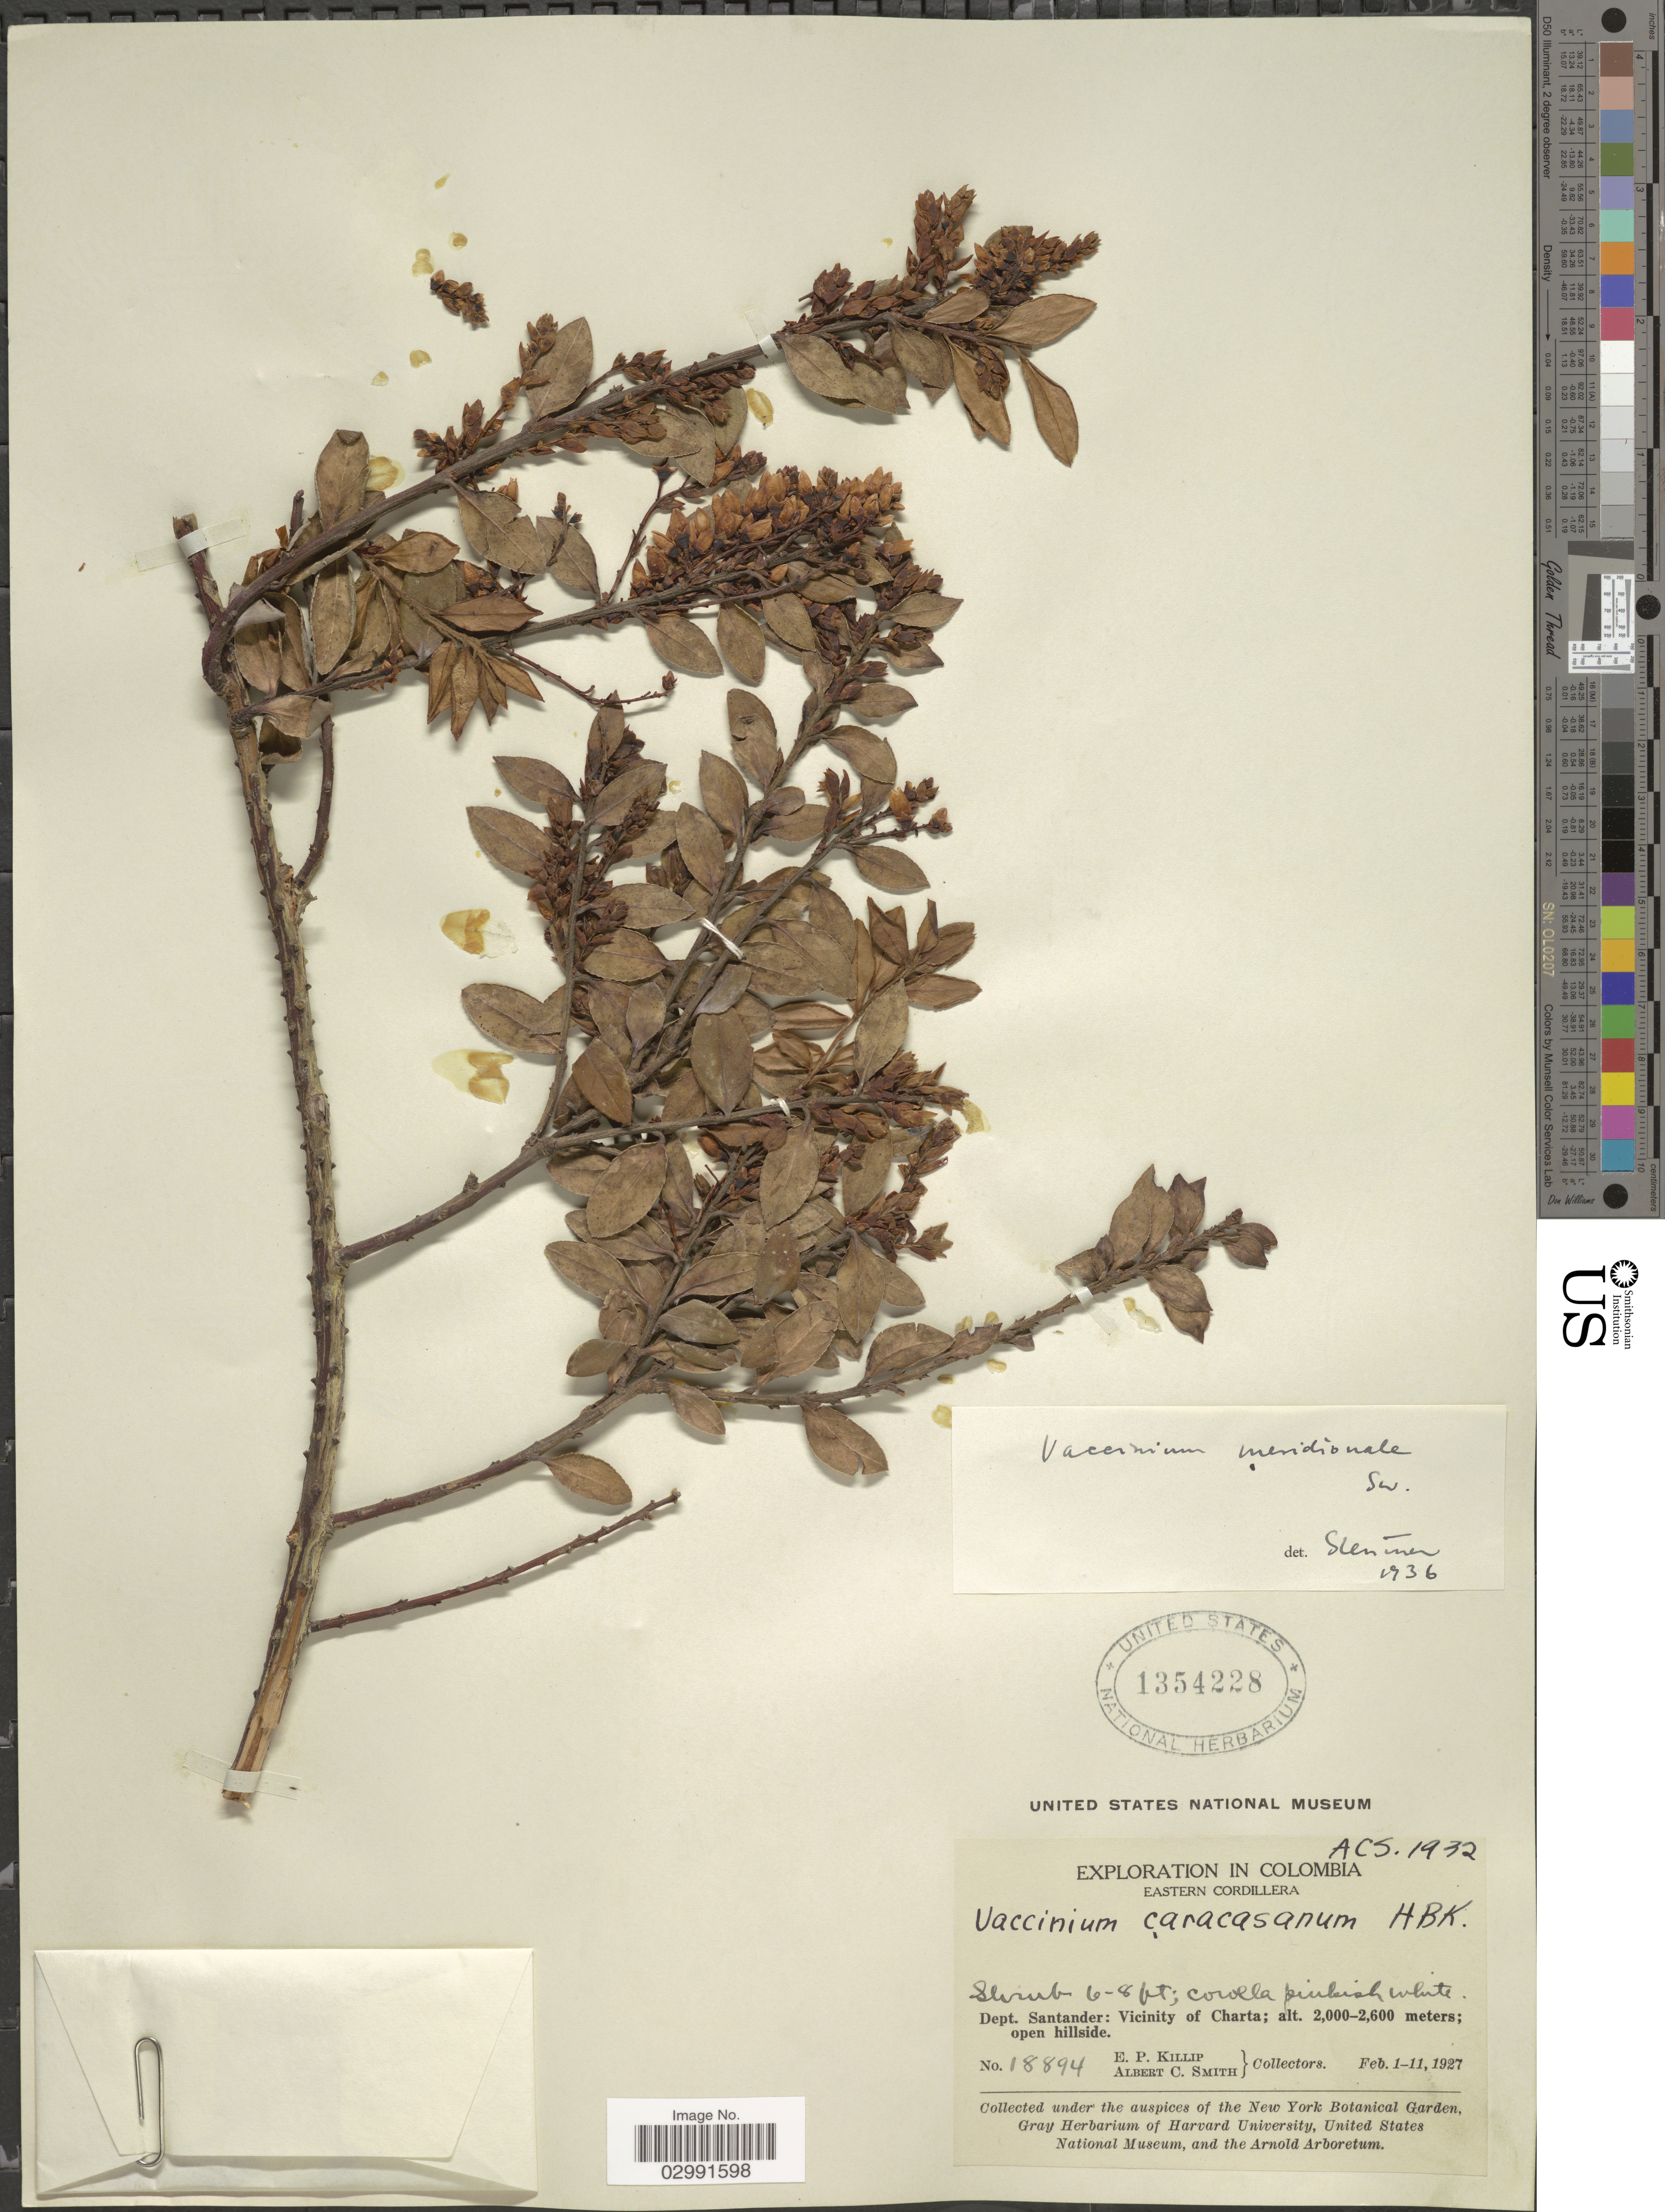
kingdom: Plantae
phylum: Tracheophyta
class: Magnoliopsida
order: Ericales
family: Ericaceae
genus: Vaccinium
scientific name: Vaccinium meridionale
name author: Sw.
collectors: E. P. Killip & A. C. Smith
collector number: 18894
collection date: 1927-02-01/1927-02-11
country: Colombia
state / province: Santander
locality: Eastern Cordillera. Dept. Santander: Vicinity of Charta; open hillside.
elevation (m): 2000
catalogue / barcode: US 1354228